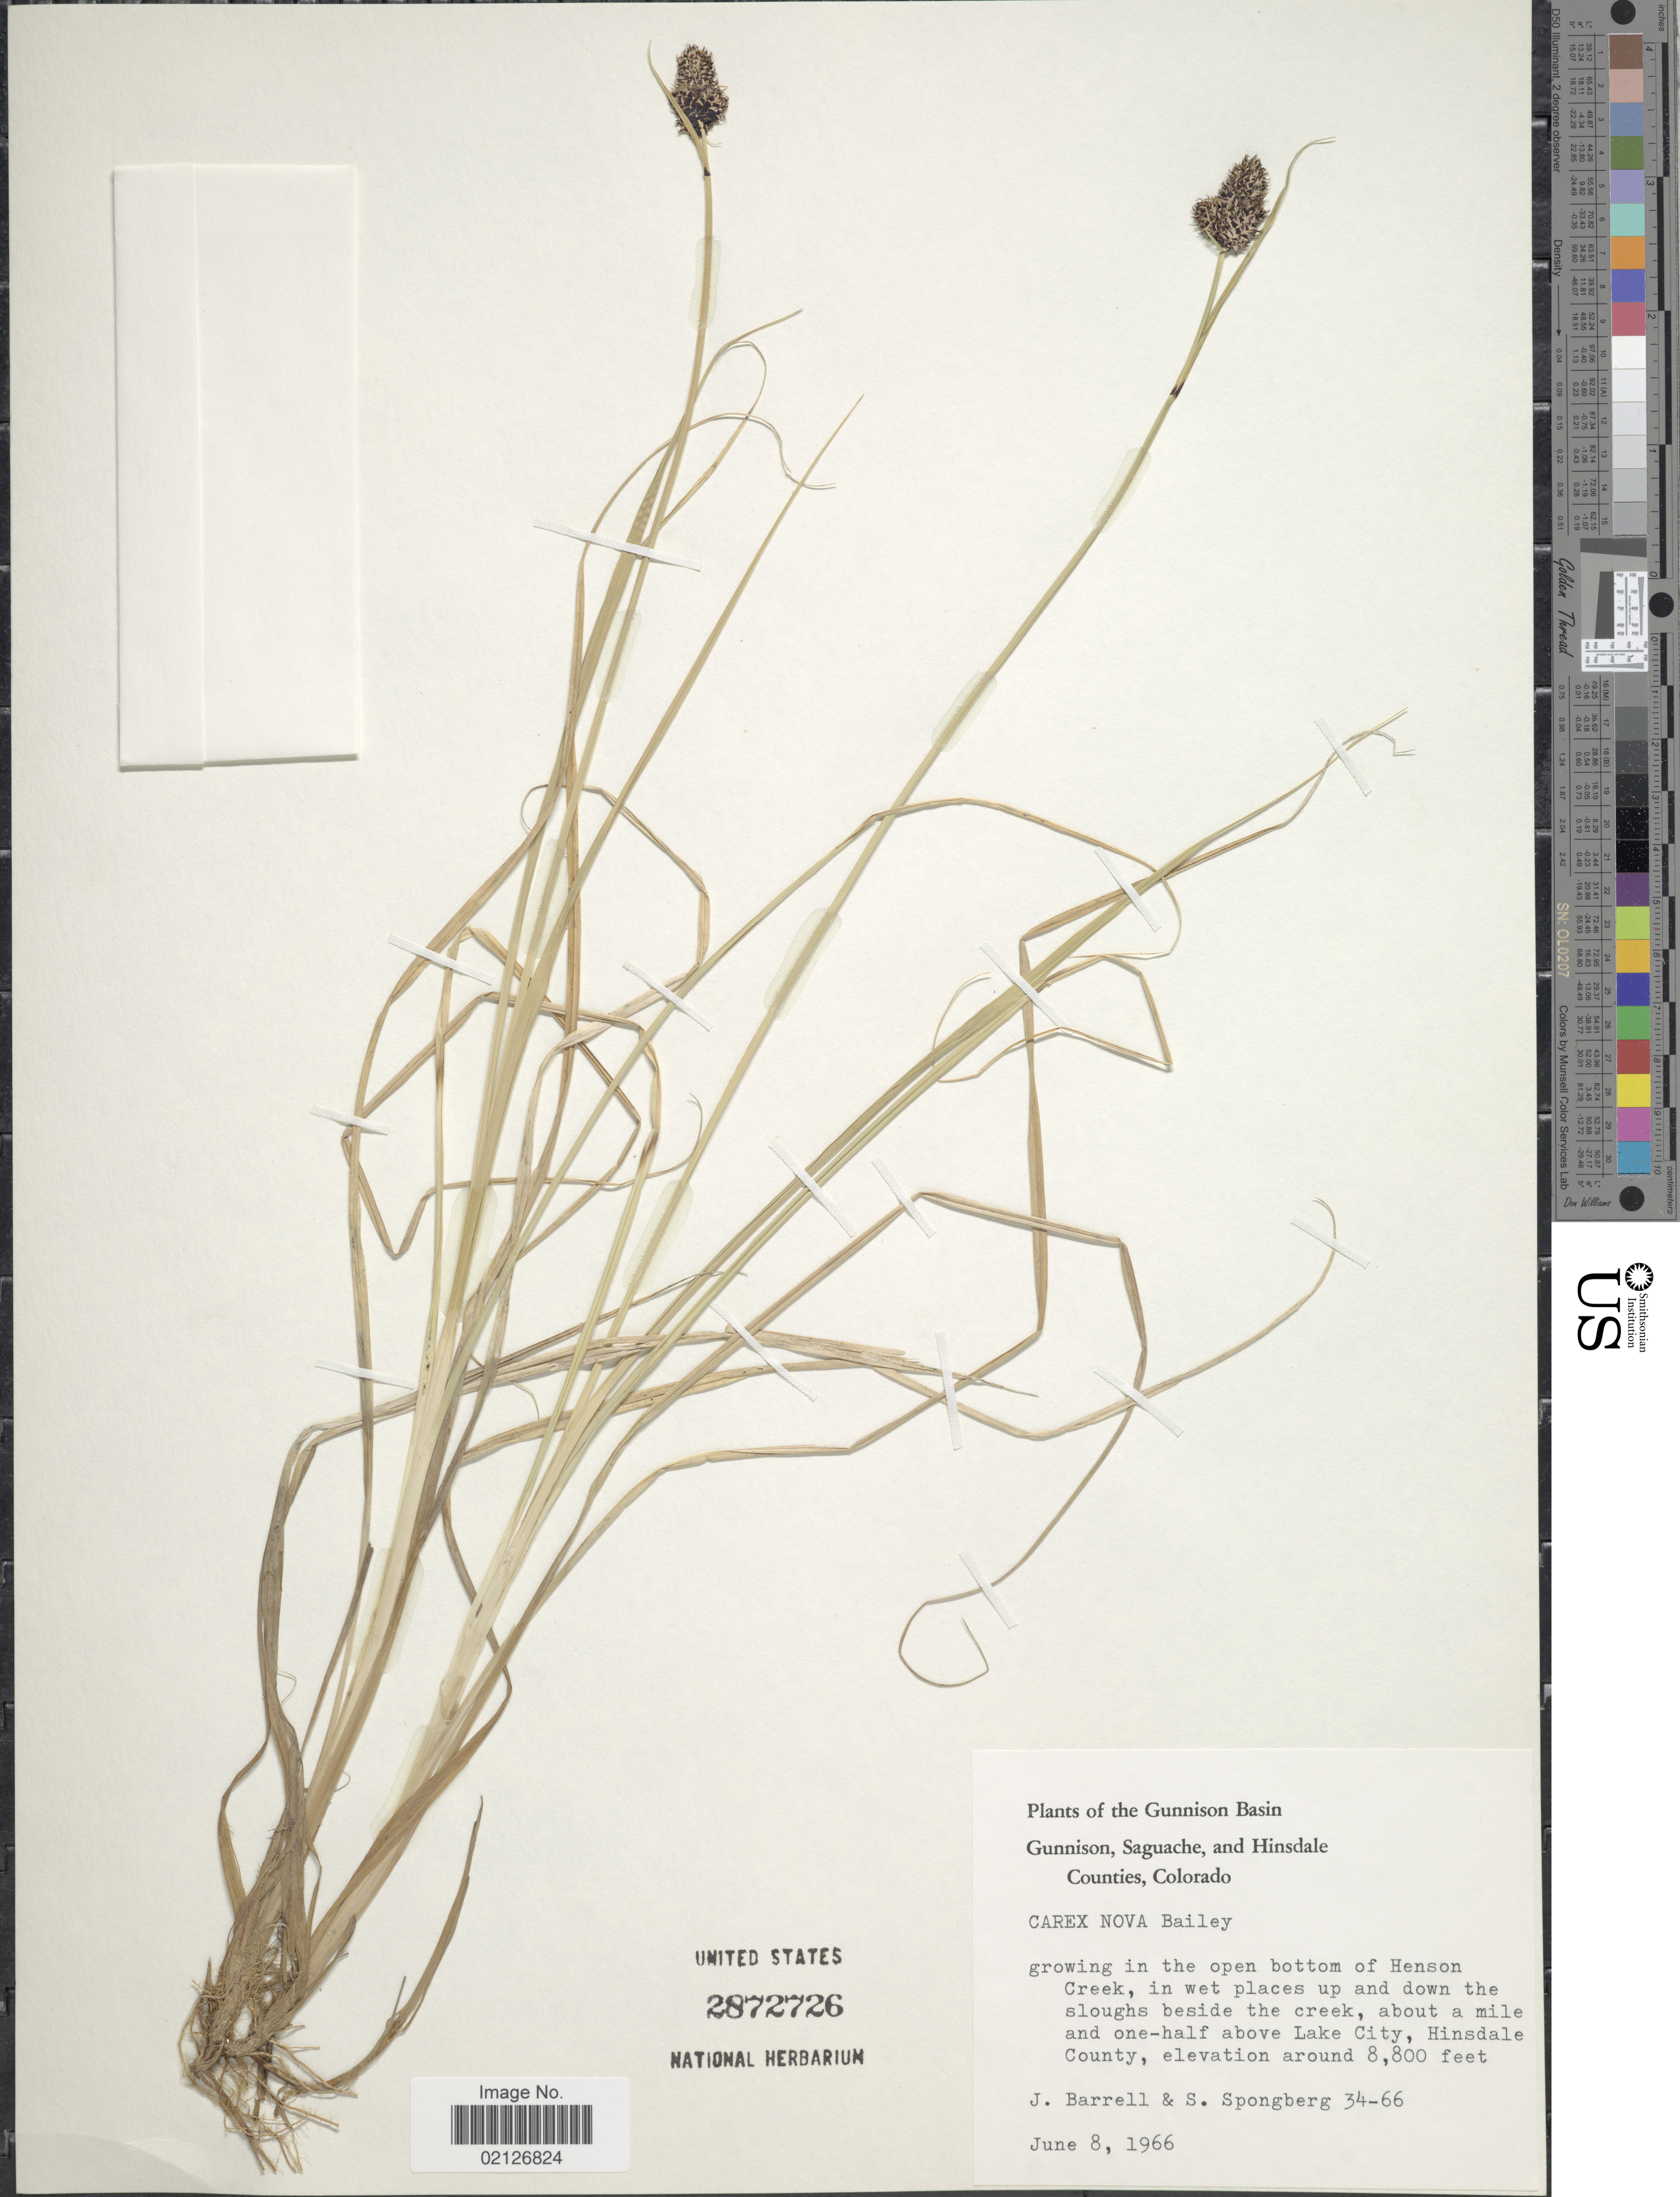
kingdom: Plantae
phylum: Tracheophyta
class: Liliopsida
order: Poales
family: Cyperaceae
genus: Carex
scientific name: Carex nova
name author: L.H. Bailey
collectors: J. Barrell & S. A.Spongberg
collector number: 34-66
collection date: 1966-06-08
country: United States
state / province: Colorado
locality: Gunnison Basin, Gunnison, Saguache, and Hinsdale Counties, growing in the open bottom of Henson Creek, in wet places up and down the sloughs beside the creek, about a mile and one-half above Lake City, Hinsdale County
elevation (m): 2682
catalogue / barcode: US 2872726